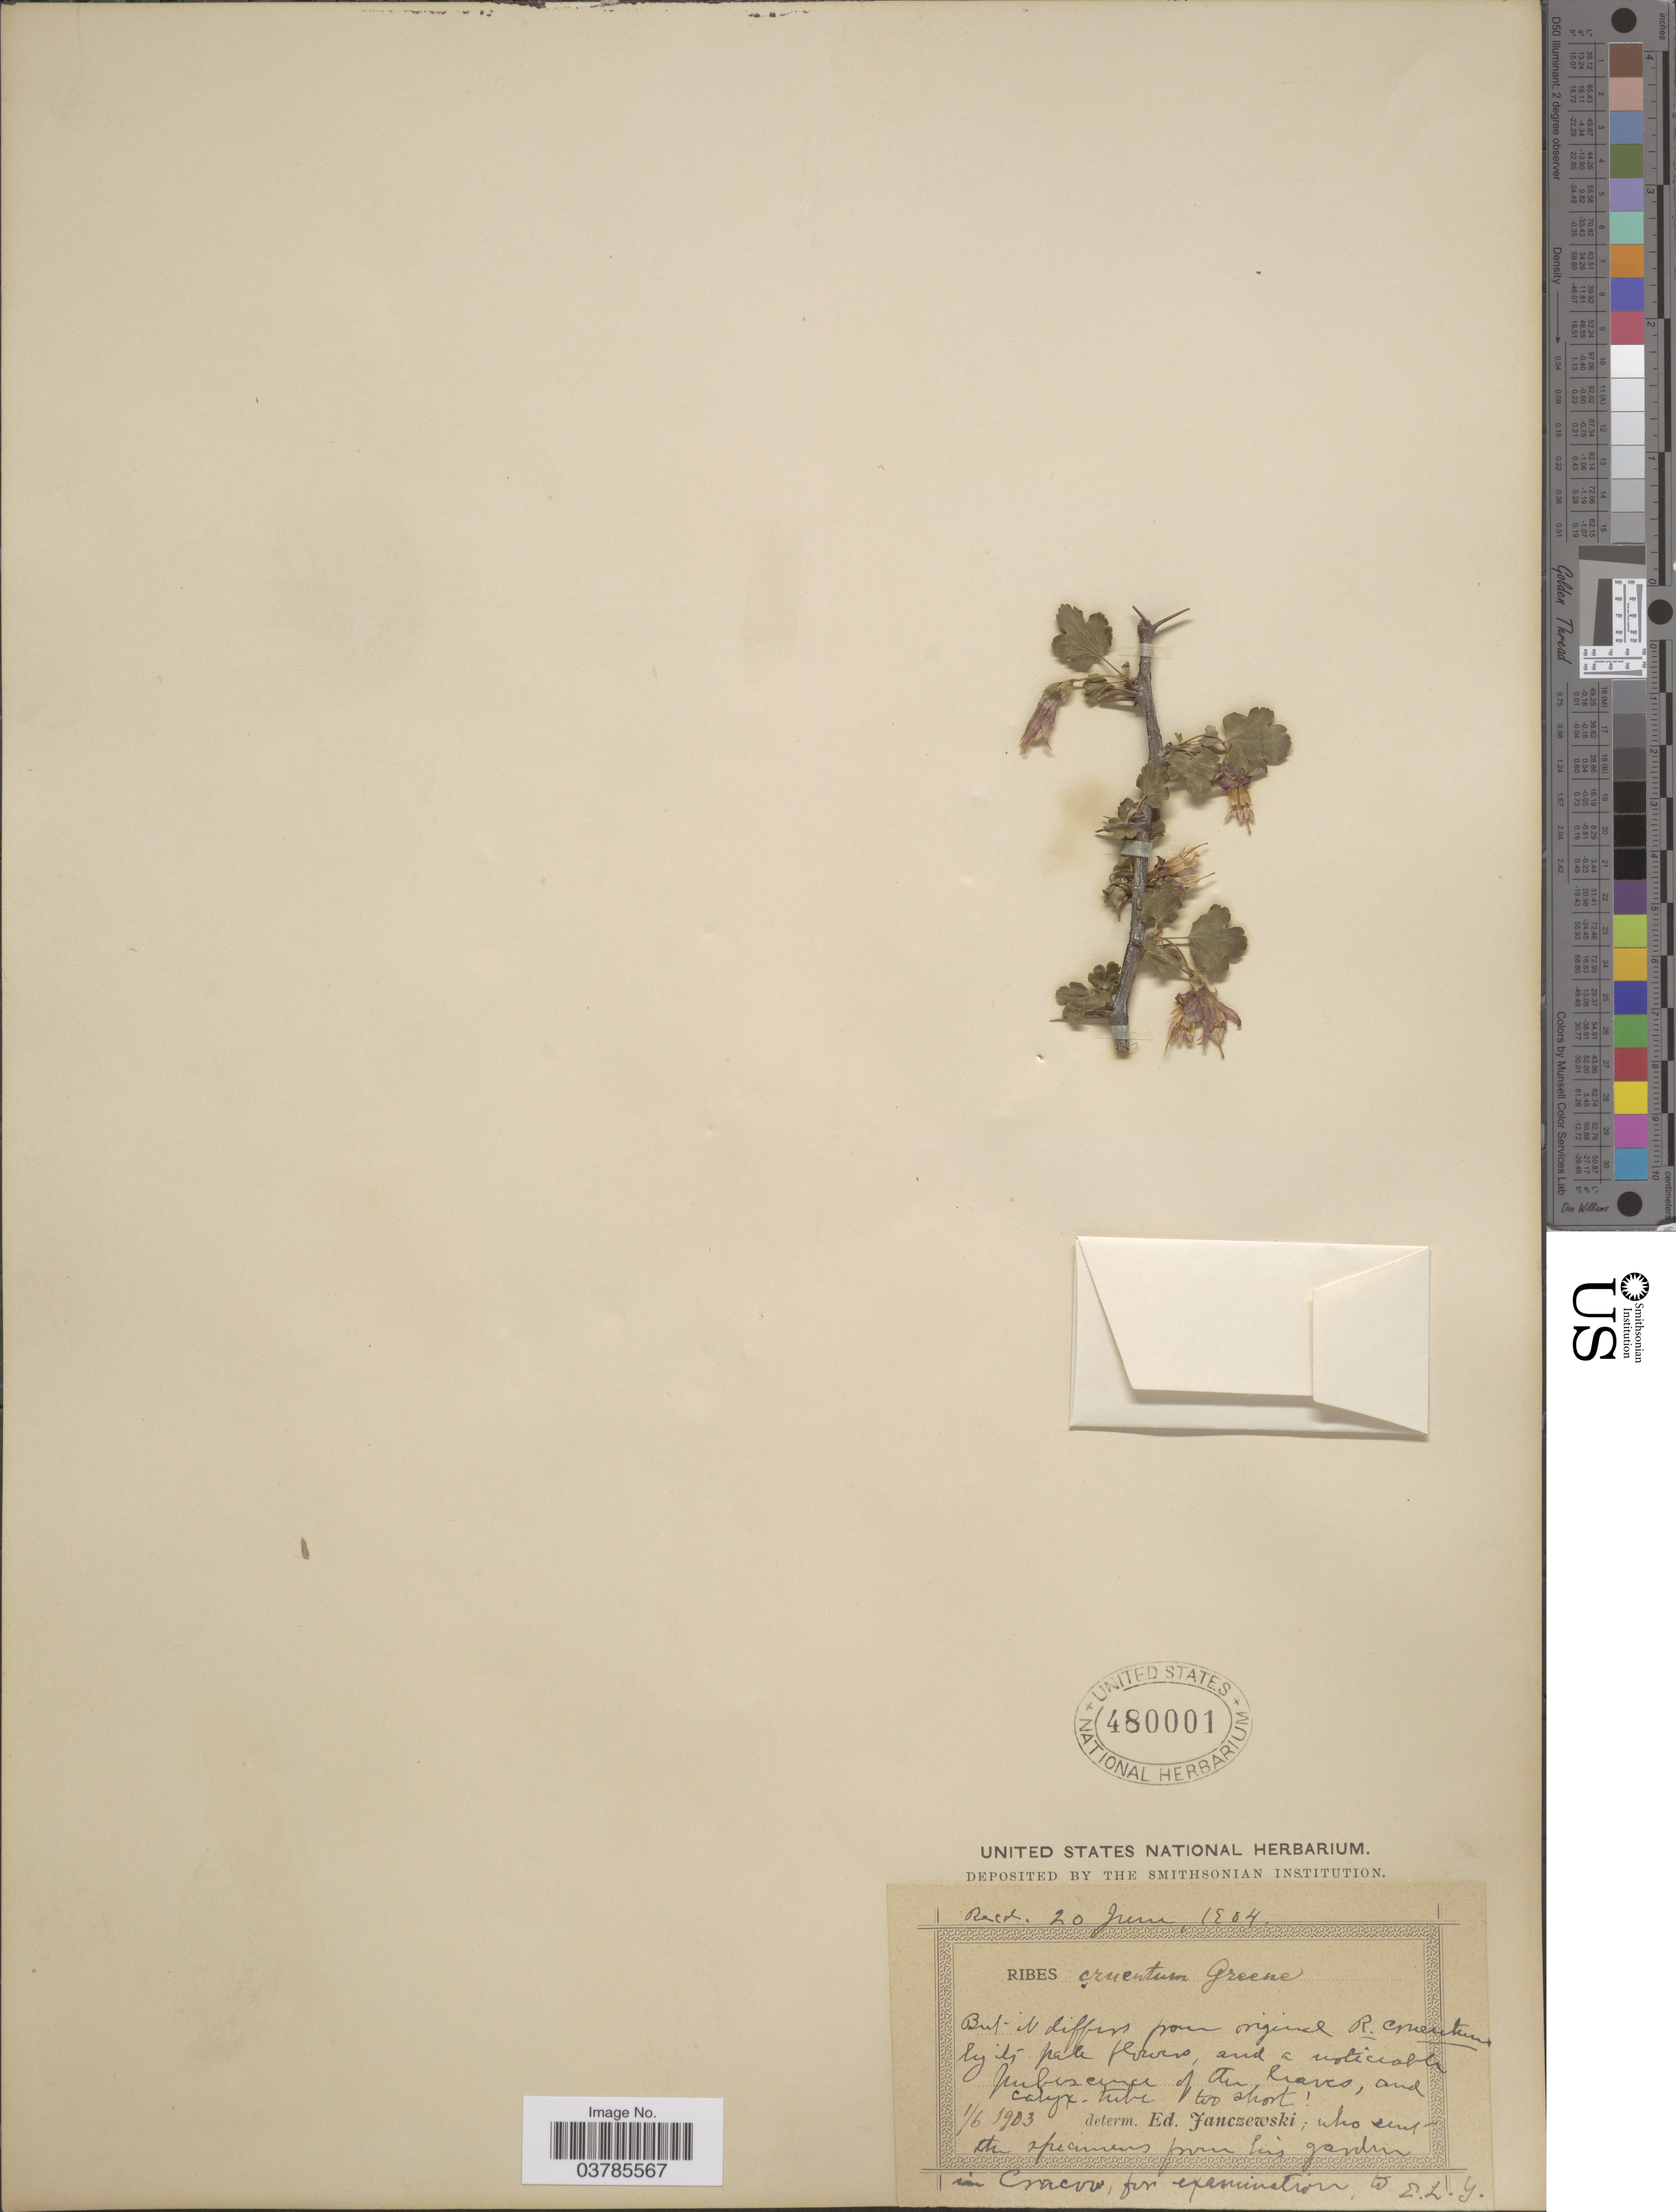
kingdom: Plantae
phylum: Tracheophyta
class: Magnoliopsida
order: Saxifragales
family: Grossulariaceae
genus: Ribes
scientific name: Ribes roezlii var. cruentum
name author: (Greene) Rehder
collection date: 1903-06-01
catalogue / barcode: US 480001